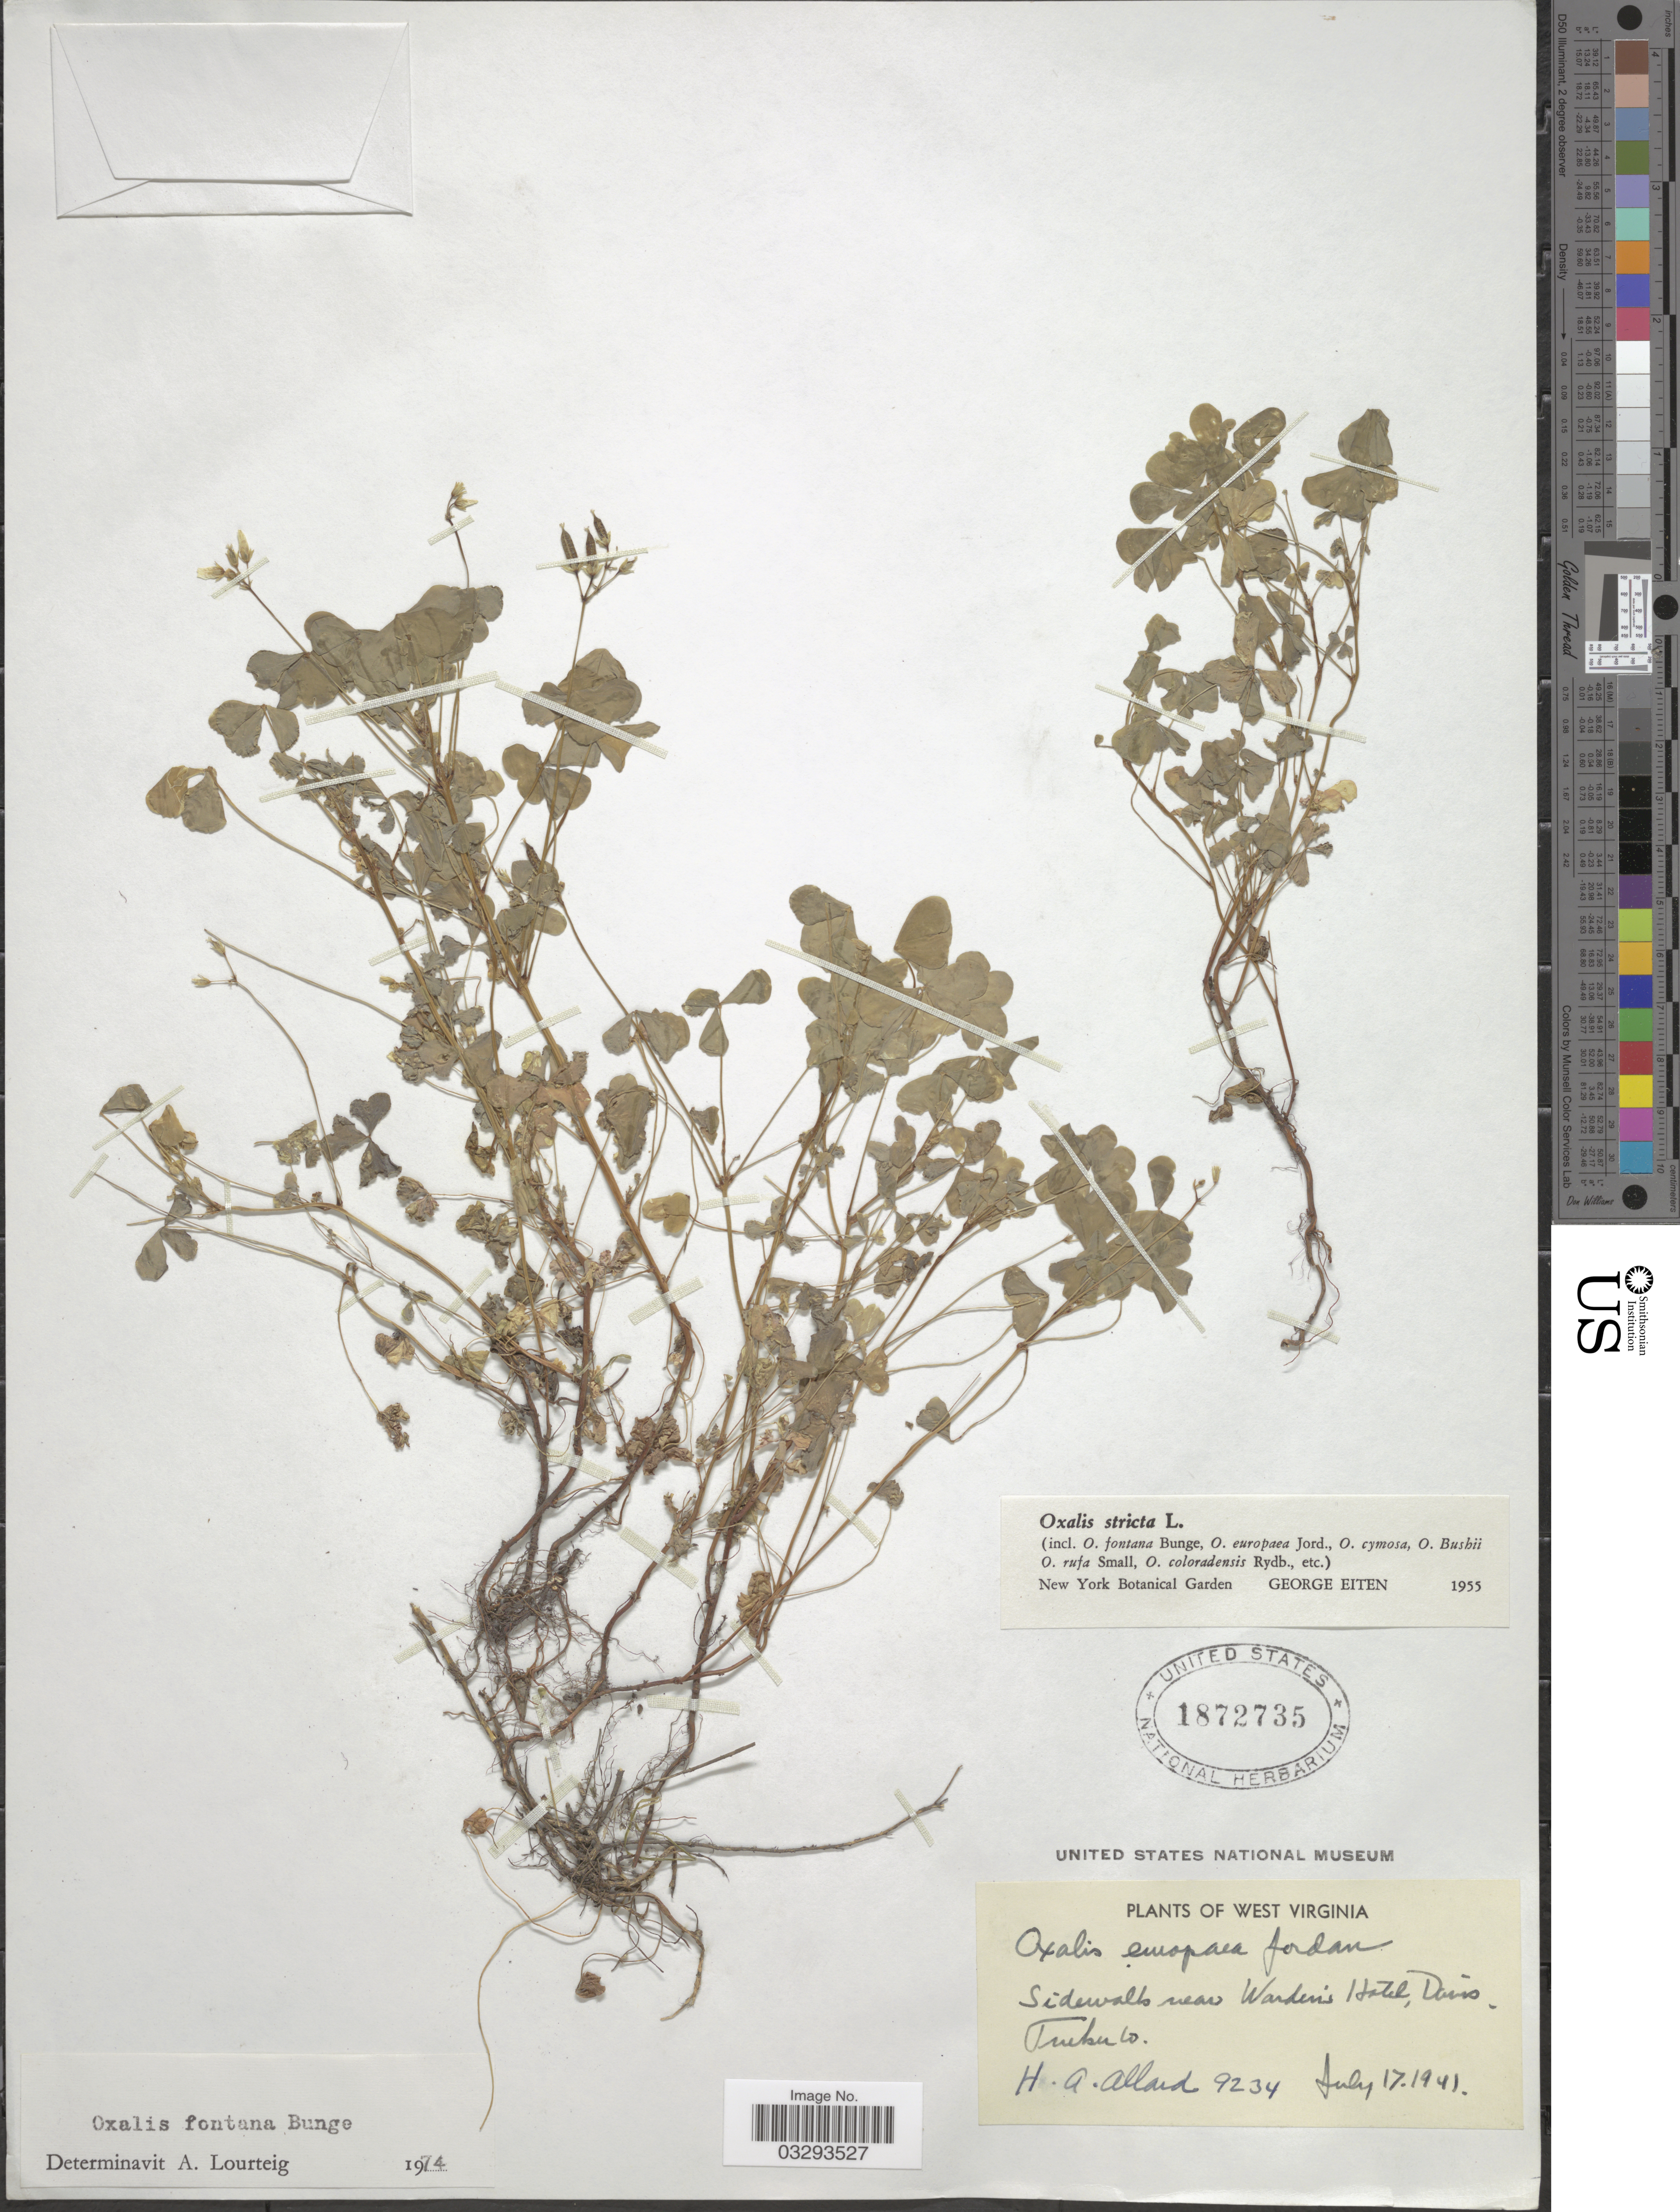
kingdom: Plantae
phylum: Tracheophyta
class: Magnoliopsida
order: Oxalidales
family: Oxalidaceae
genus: Oxalis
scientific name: Oxalis fontana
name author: Bunge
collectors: H. A. Allard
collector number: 9234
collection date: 1941-07-17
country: United States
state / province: West Virginia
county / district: Tucker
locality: Sidewalk near Warden's Hotel, Davis. Tucker Co.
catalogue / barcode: US 1872735